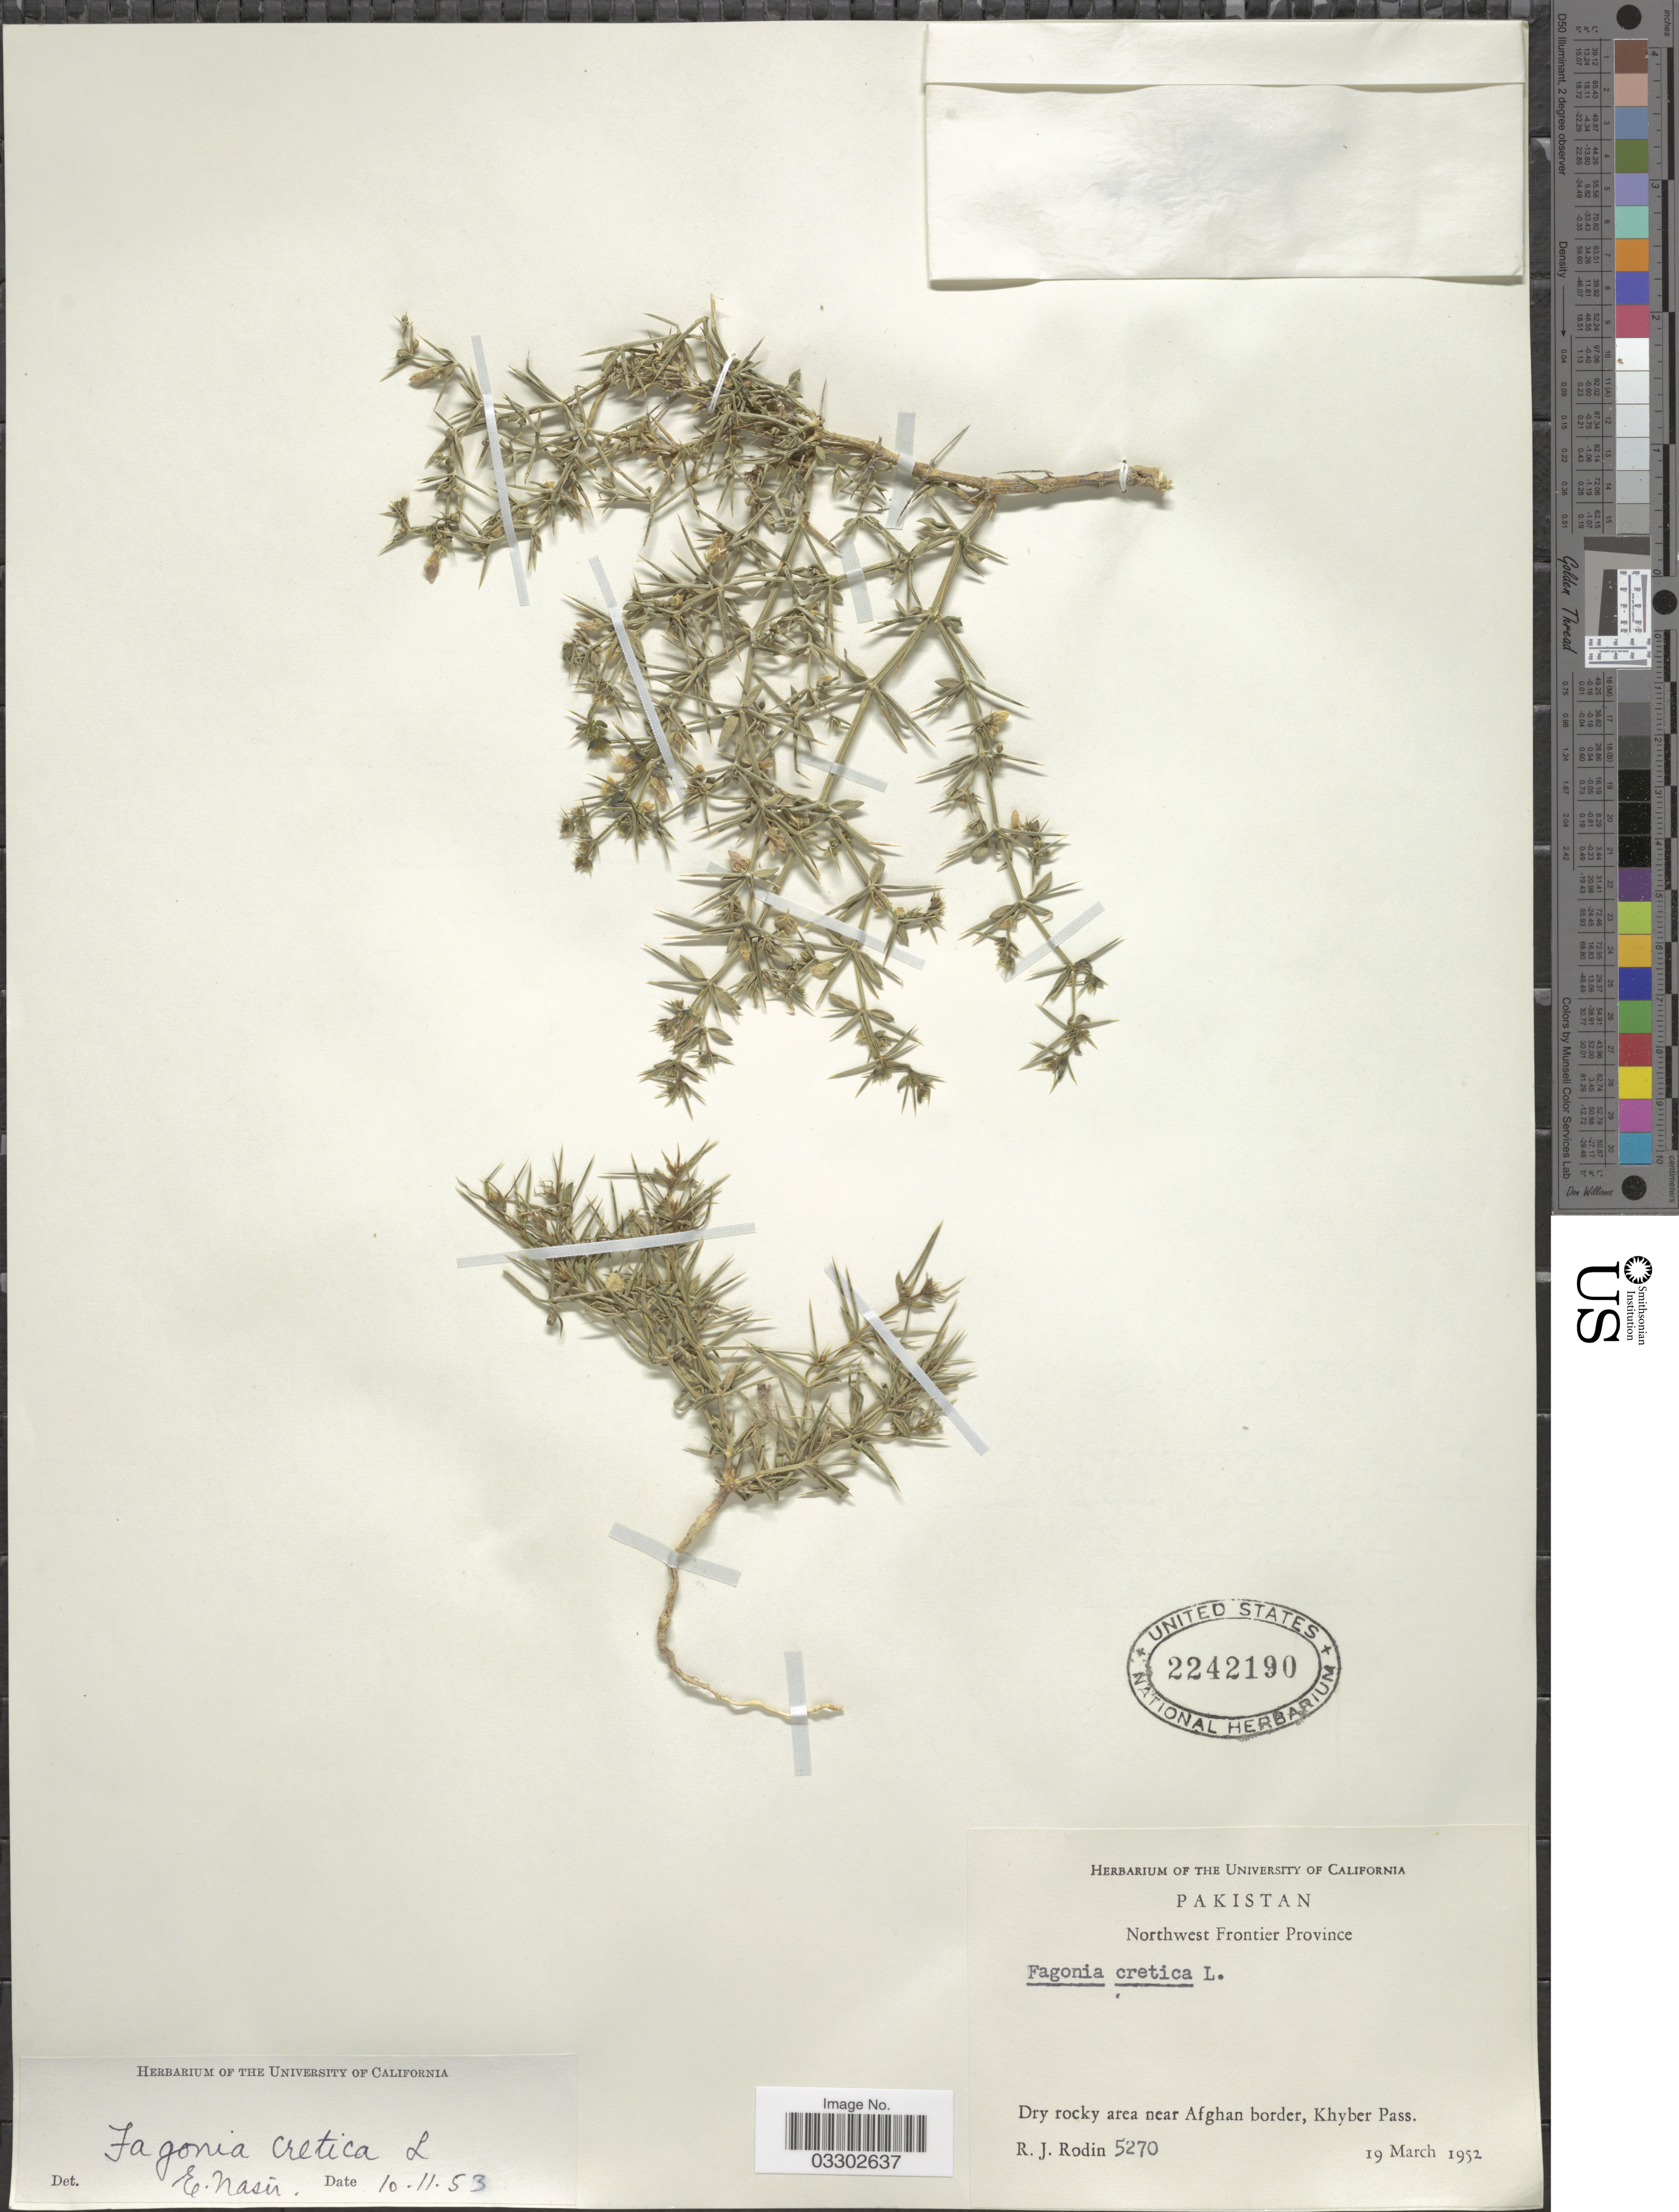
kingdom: Plantae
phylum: Tracheophyta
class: Magnoliopsida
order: Zygophyllales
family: Zygophyllaceae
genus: Fagonia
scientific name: Fagonia cretica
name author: L.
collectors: R. J. Rodin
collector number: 5270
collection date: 1952-03-19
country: Pakistan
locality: Northwest Frontier Province. Dry rocky area near Afghan border, Khyber Pass.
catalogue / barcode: US 2242190